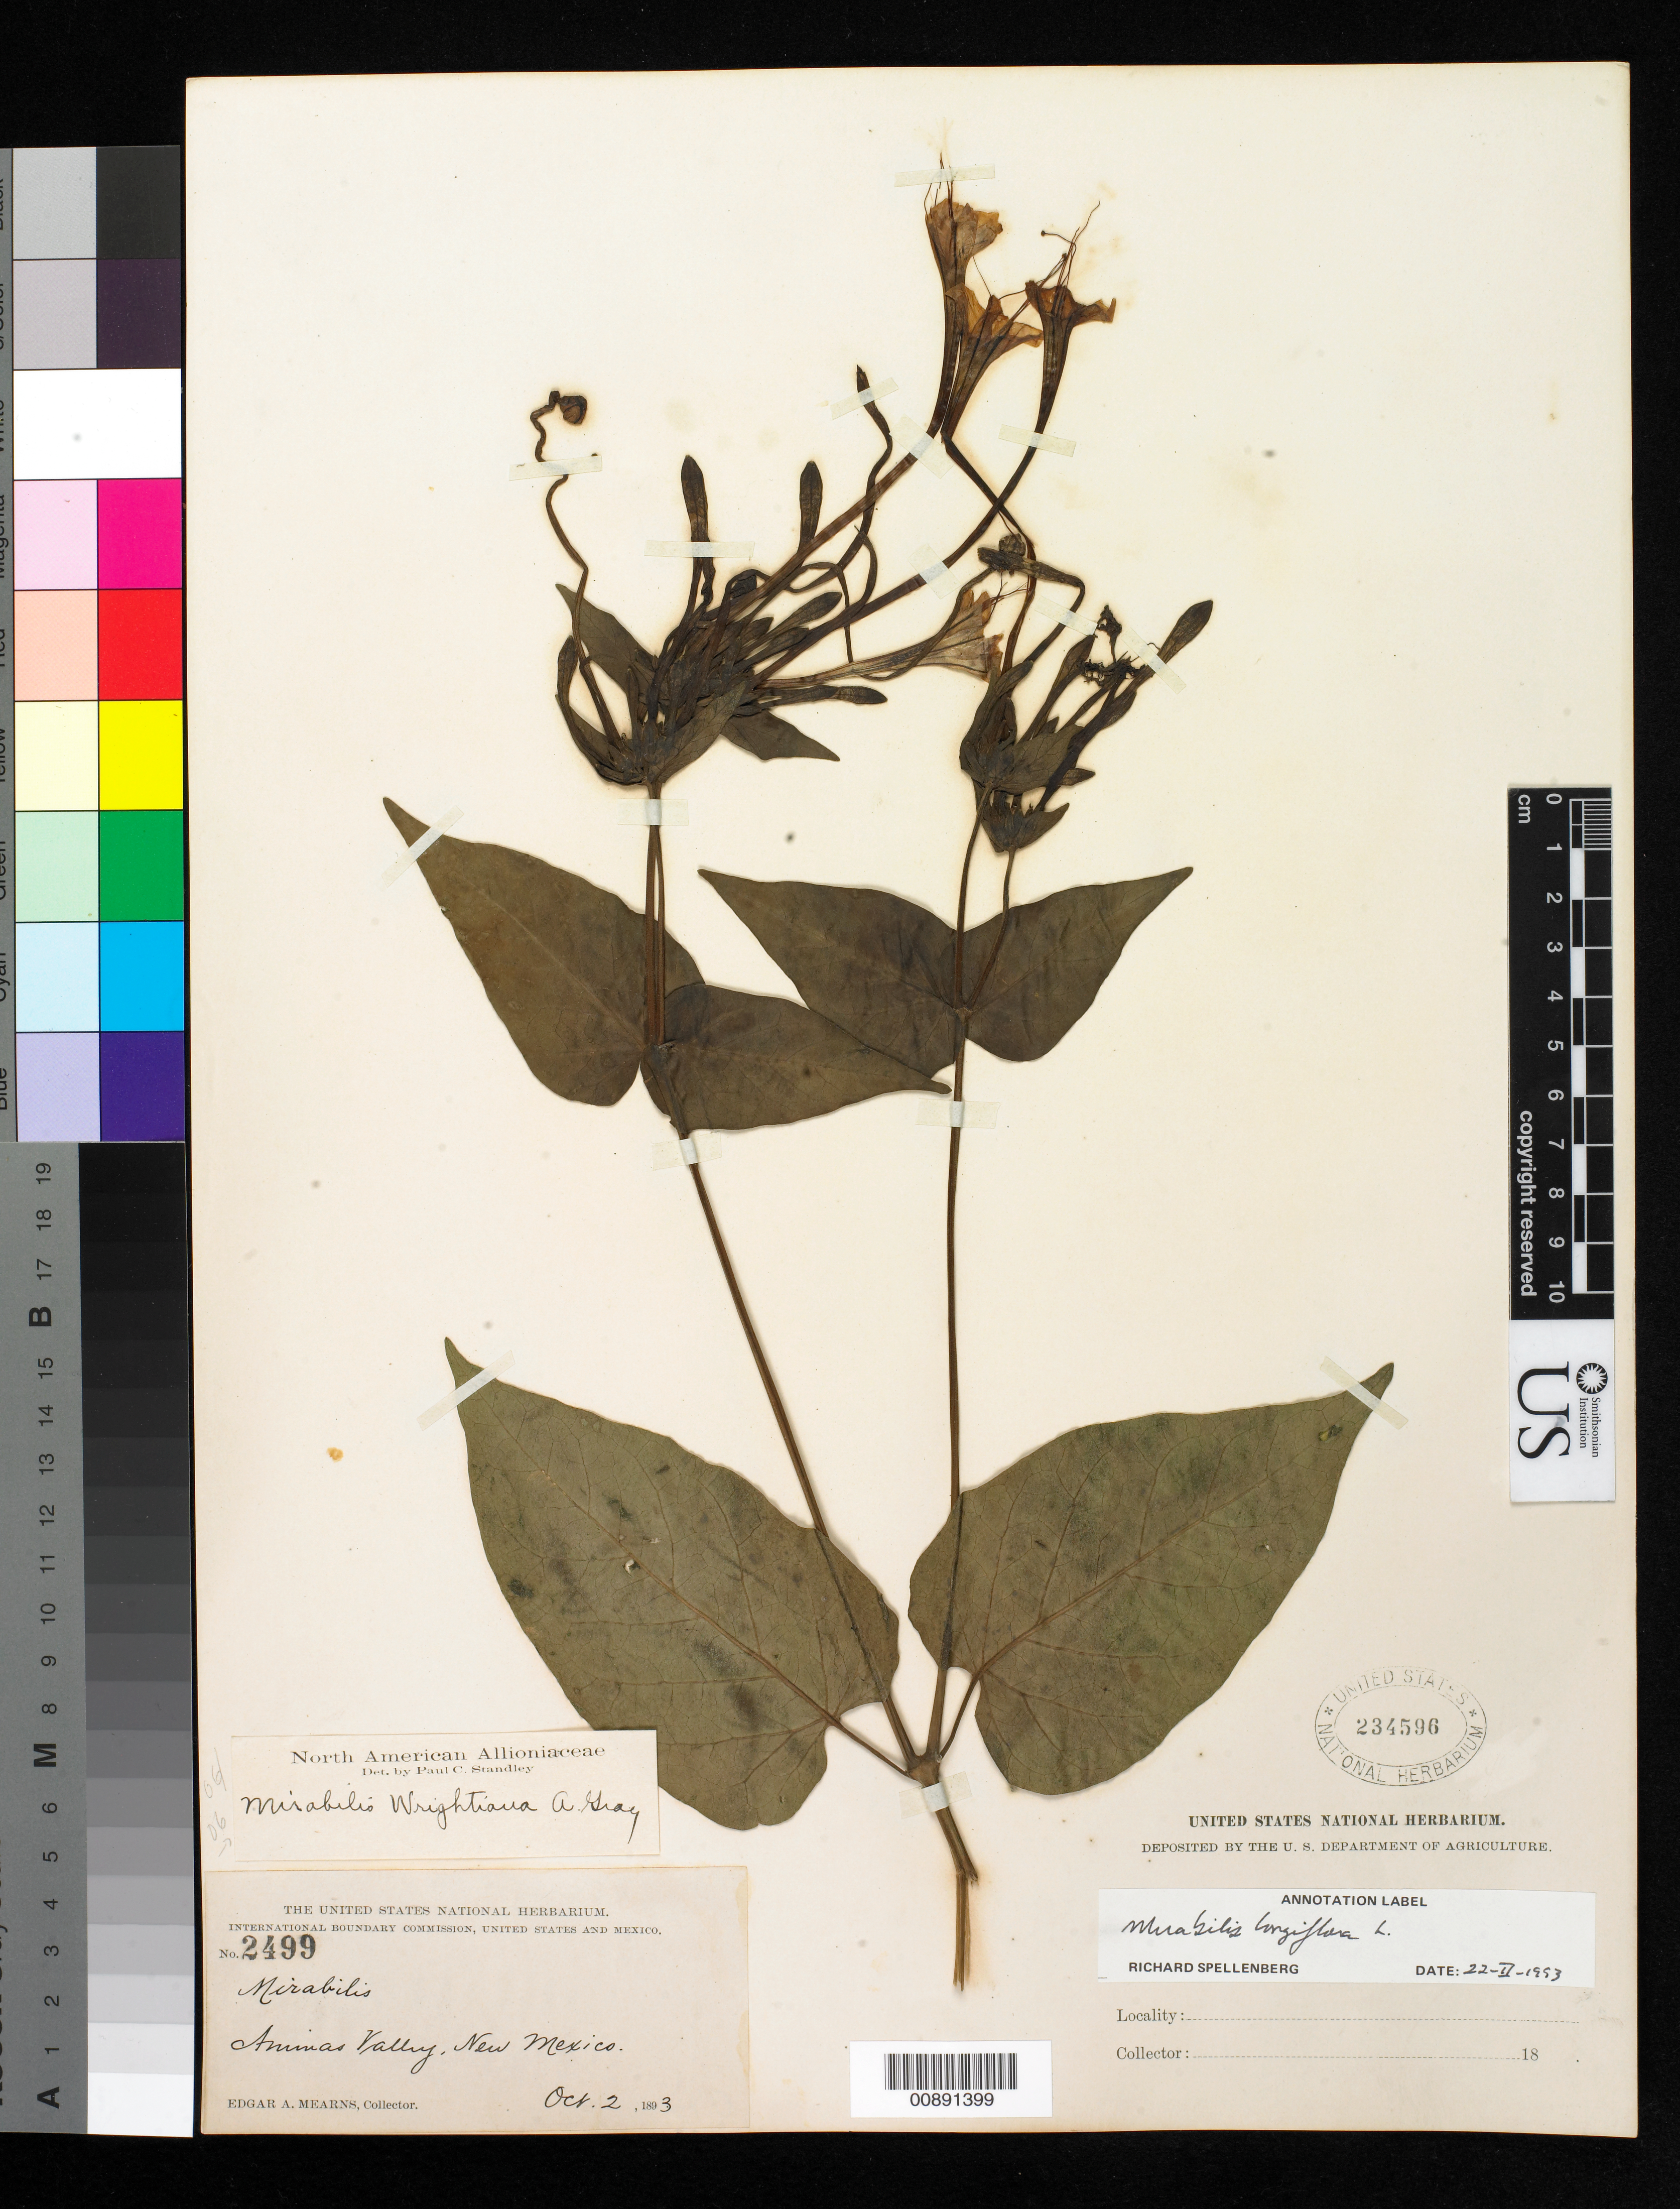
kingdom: Plantae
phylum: Tracheophyta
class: Magnoliopsida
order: Caryophyllales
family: Nyctaginaceae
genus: Mirabilis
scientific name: Mirabilis wrightiana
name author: A. Gray & Britton ex Kearney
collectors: E. A. Mearns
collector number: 2499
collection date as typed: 02 Oct 1893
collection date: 1893-10-02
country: United States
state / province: New Mexico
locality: Animas Valley, New Mexico.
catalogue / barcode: US 234596